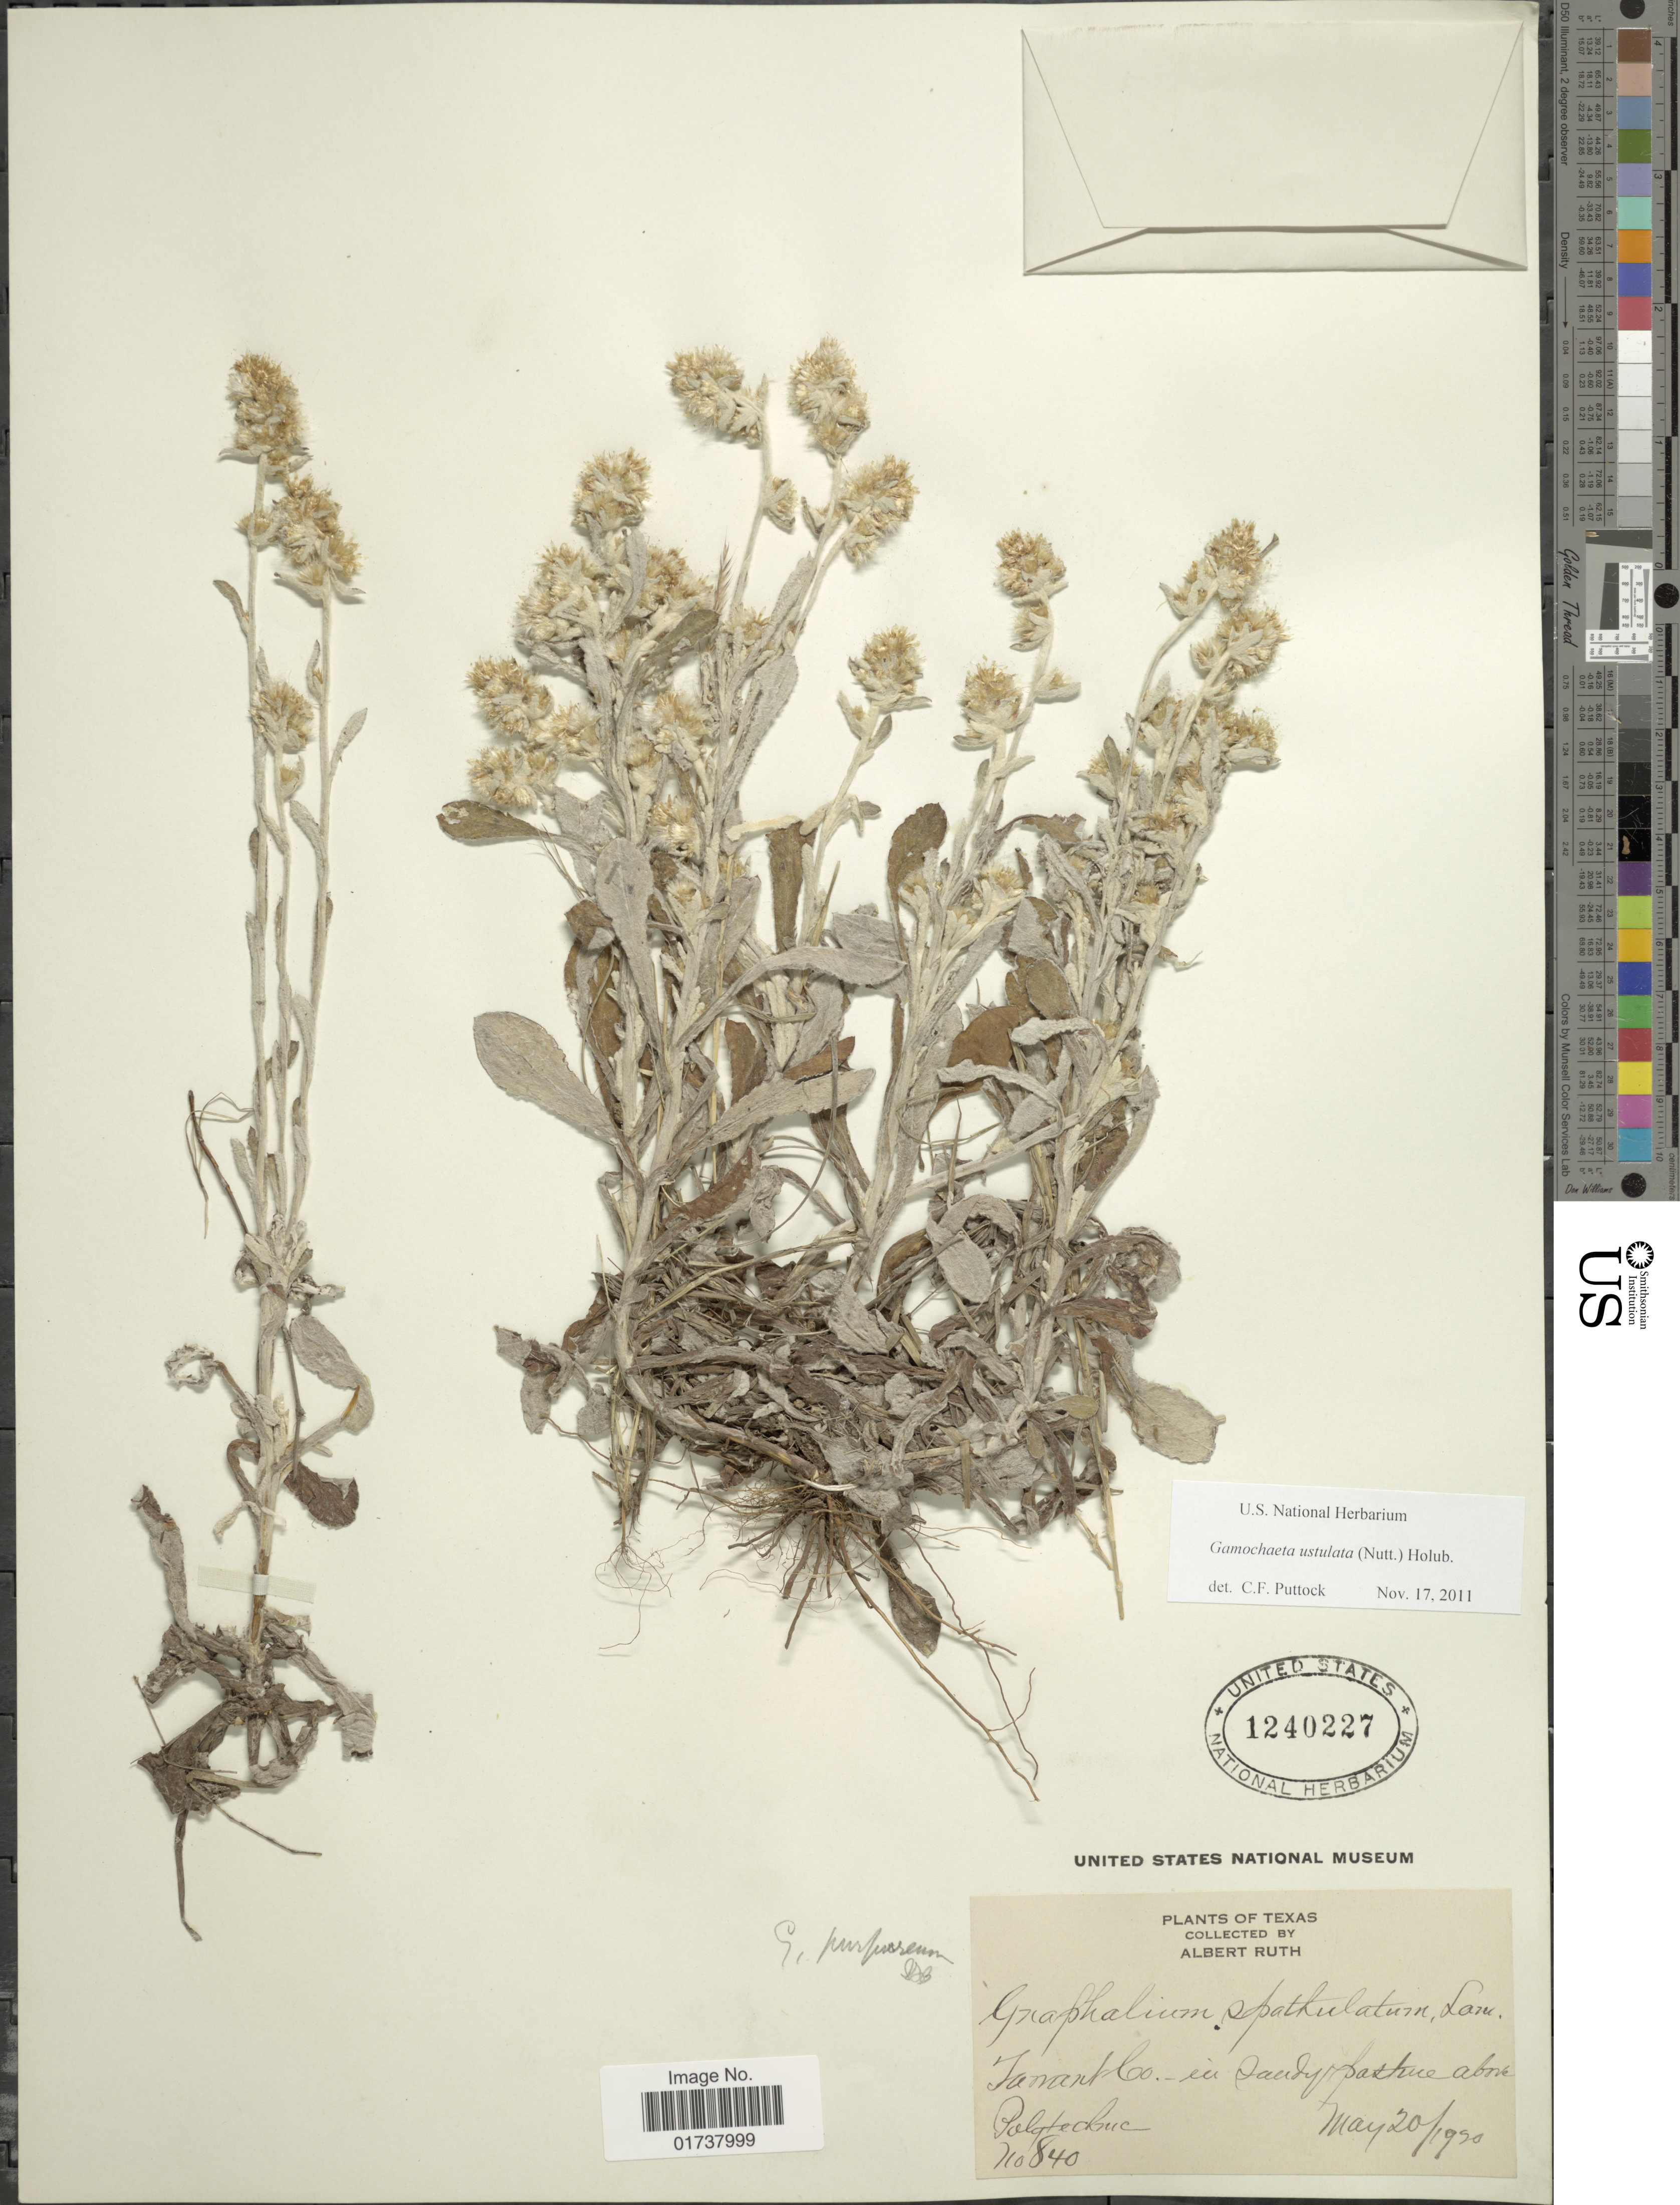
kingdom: Plantae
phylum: Tracheophyta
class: Magnoliopsida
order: Asterales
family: Asteraceae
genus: Gamochaeta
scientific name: Gamochaeta purpurea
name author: (L.) Cabrera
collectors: A. Ruth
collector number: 840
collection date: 1920-05-20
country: United States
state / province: Texas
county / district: Tarrant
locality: In sandy pasture above Polytechnic - Tarrant Co.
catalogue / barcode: US 1240227